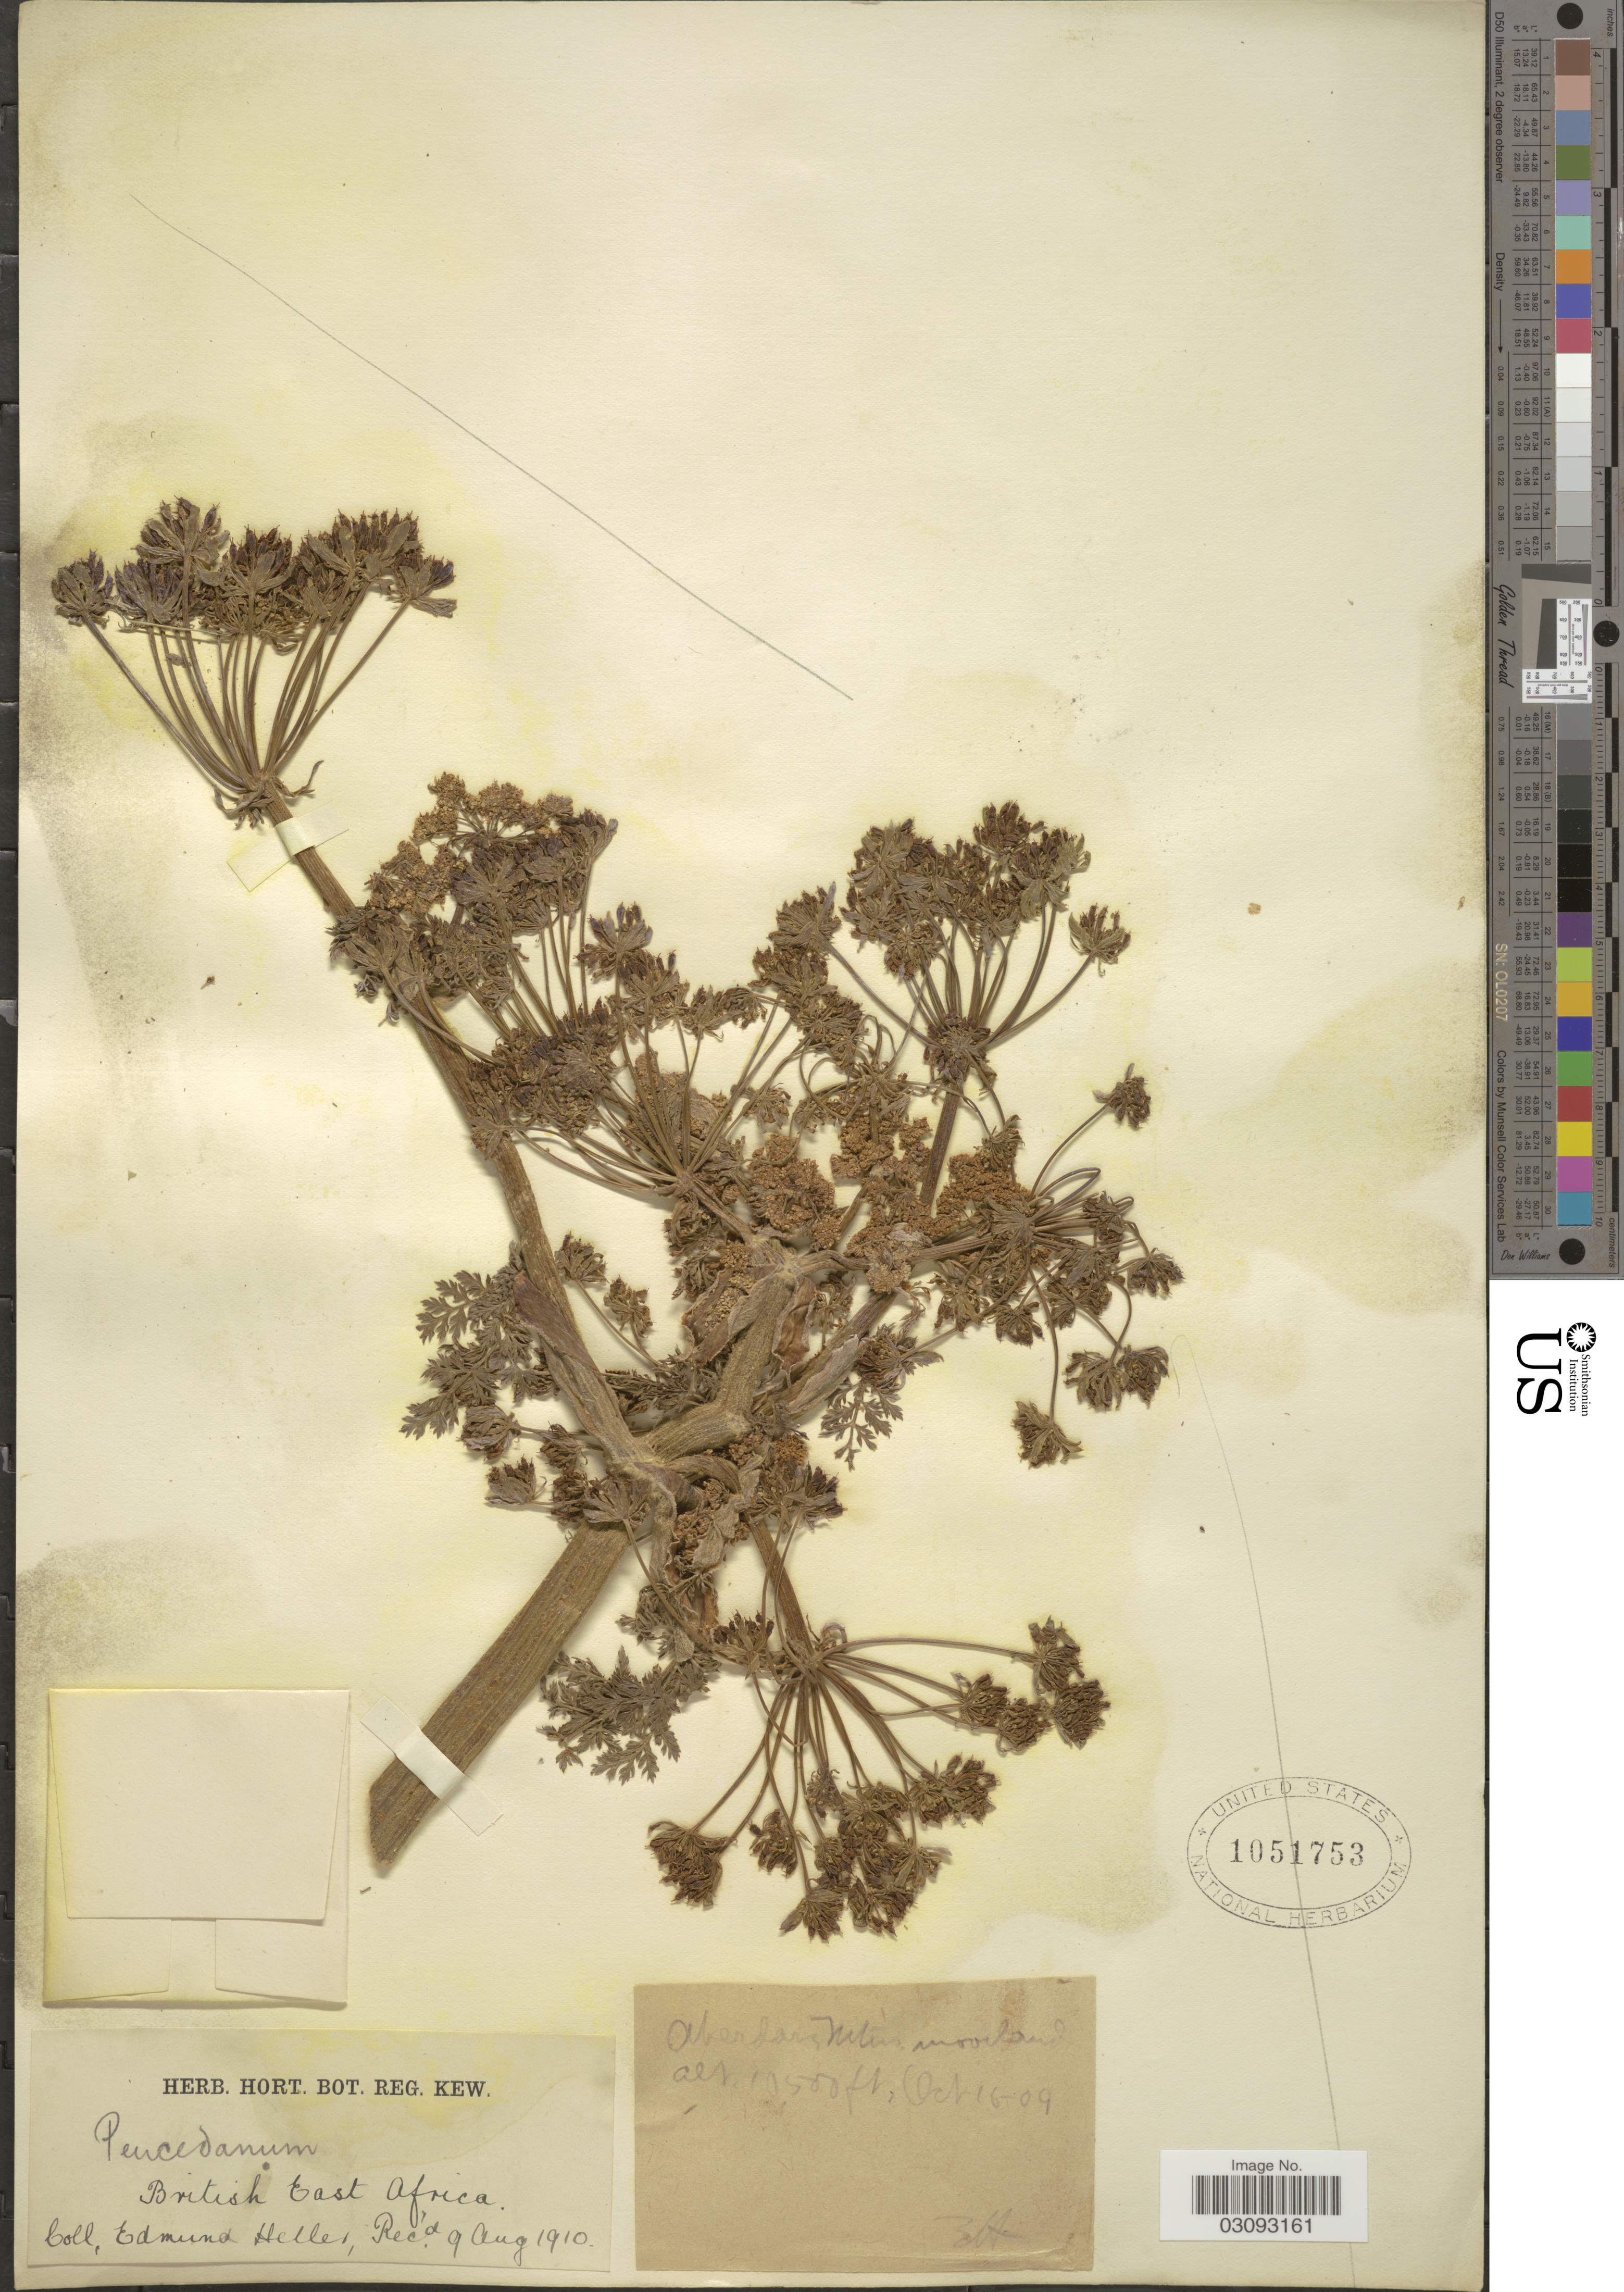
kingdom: Plantae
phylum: Tracheophyta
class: Magnoliopsida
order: Apiales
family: Apiaceae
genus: Peucedanum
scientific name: Peucedanum sp.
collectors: E. Heller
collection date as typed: Transcribed d/m/y: 16/10/9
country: Kenya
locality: British East Africa. Aberdare Mtns.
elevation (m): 3200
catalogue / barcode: US 1051753